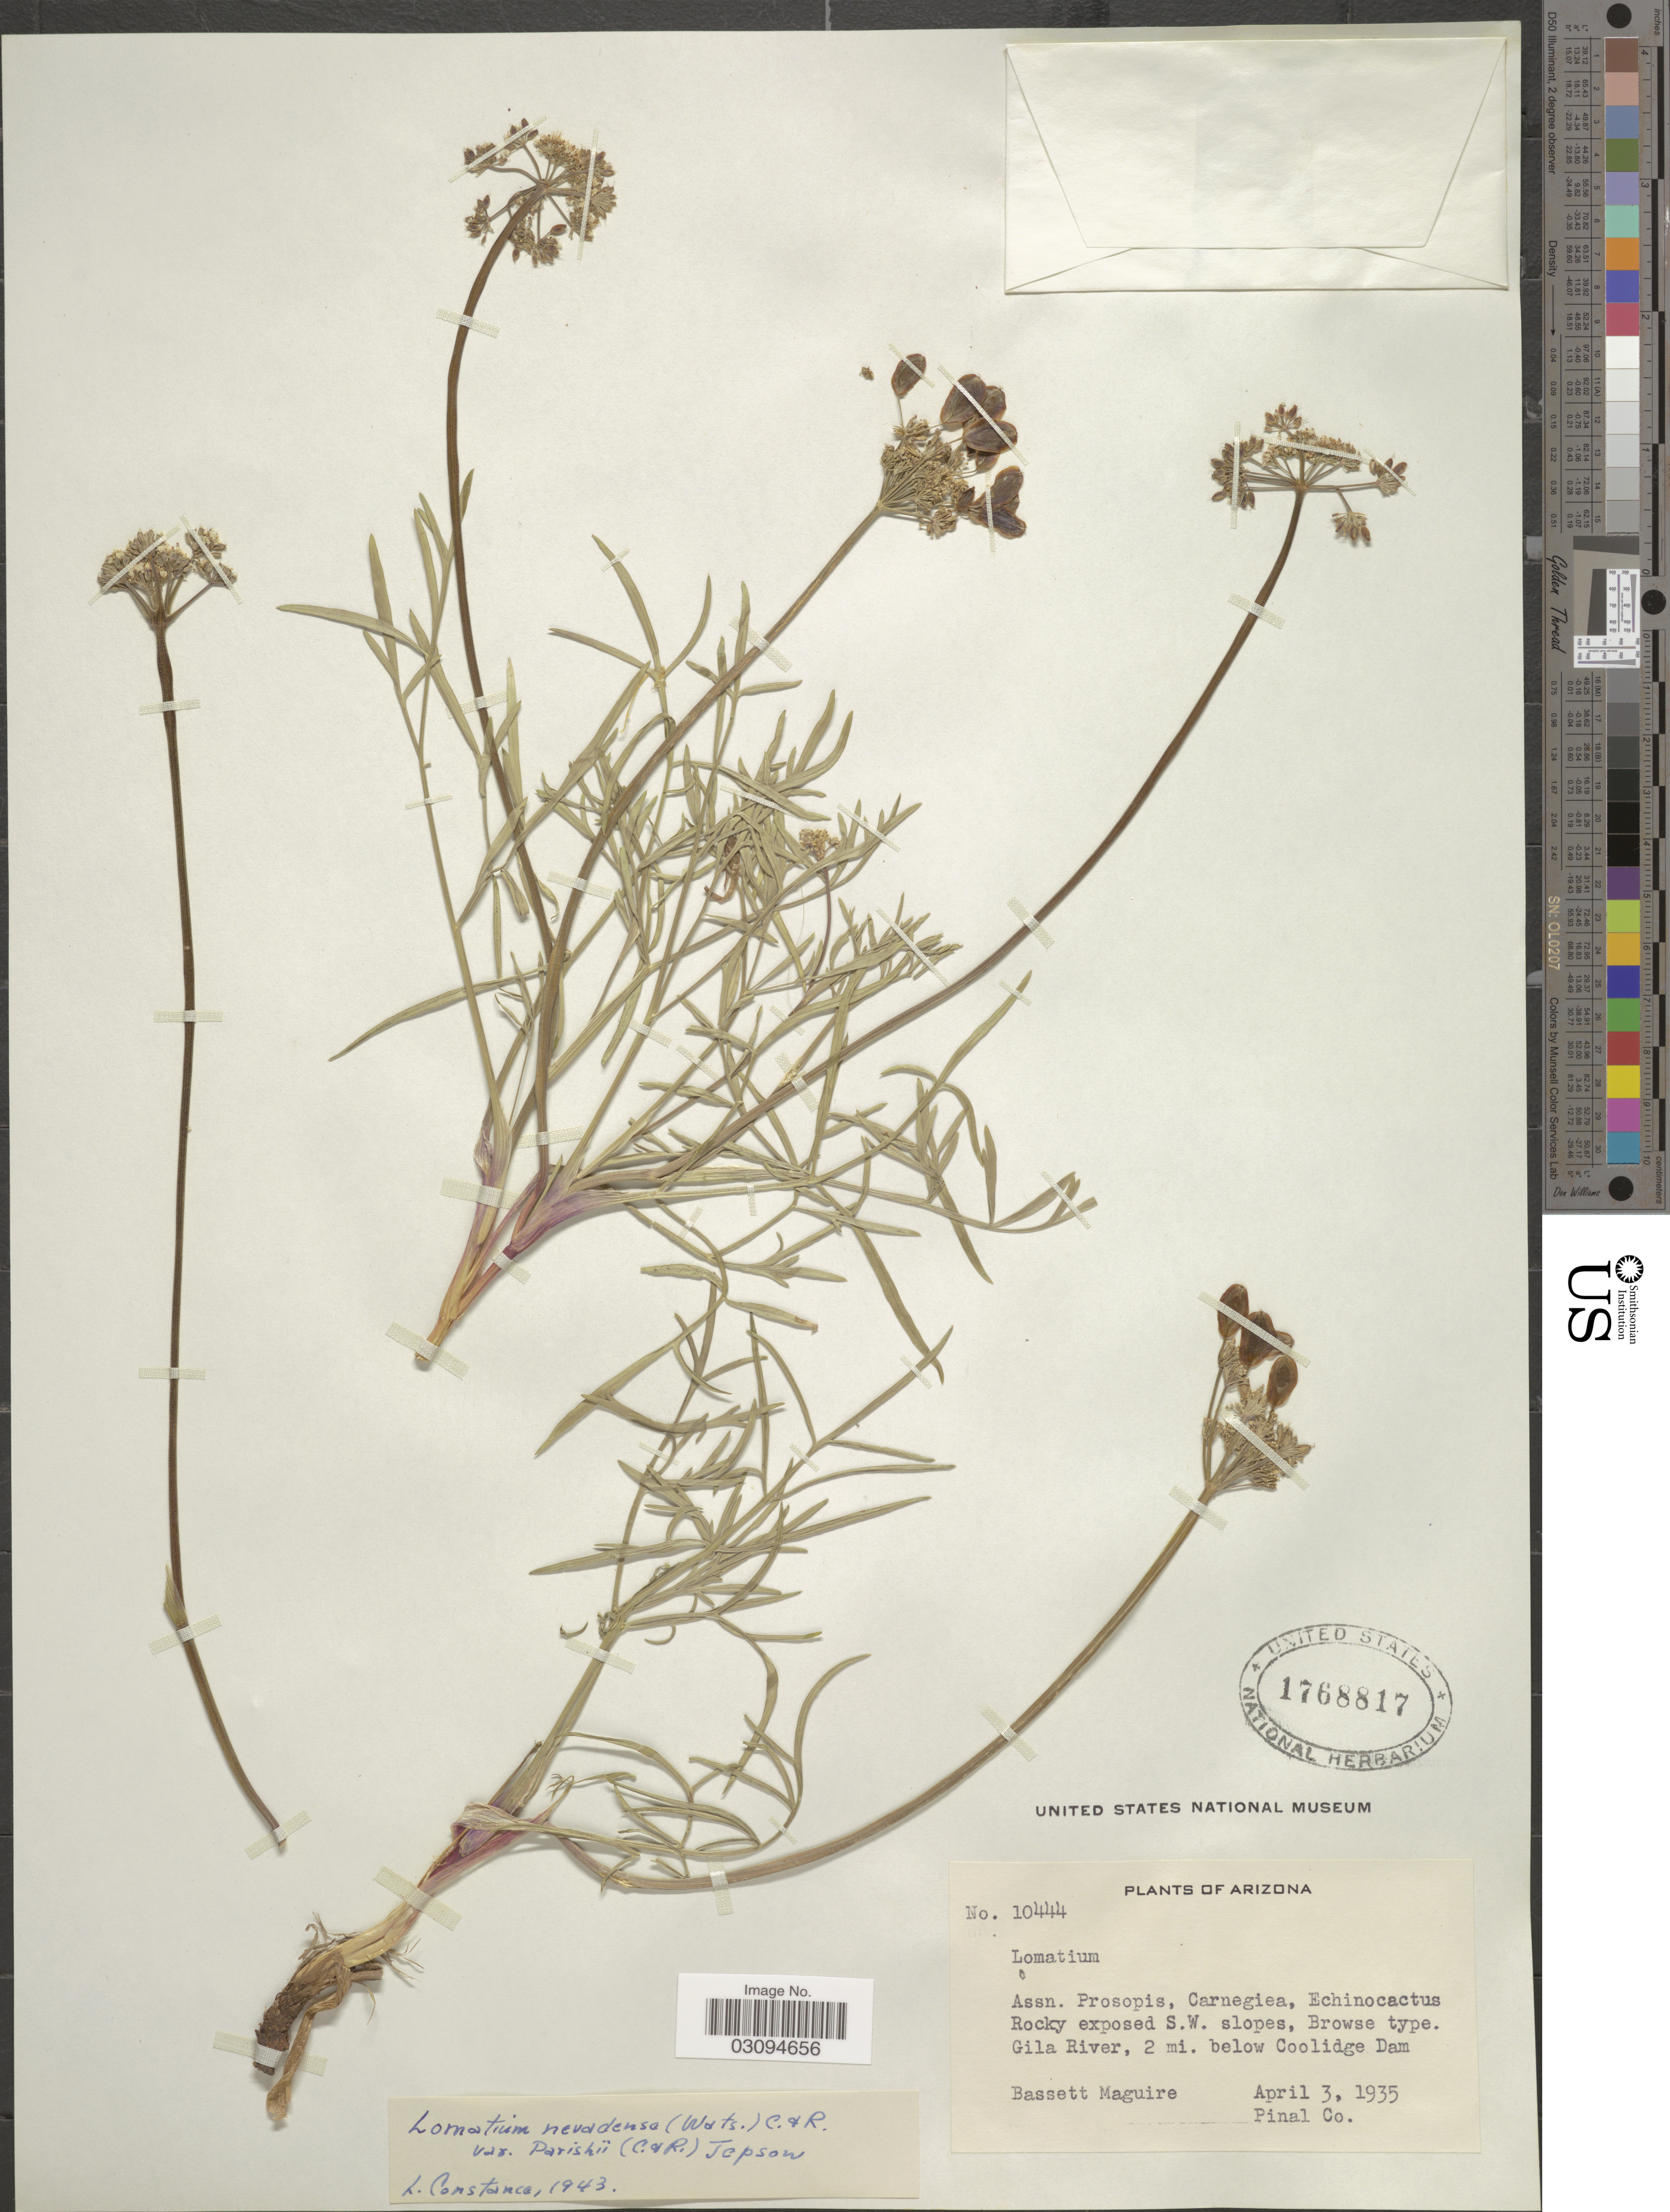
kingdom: Plantae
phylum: Tracheophyta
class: Magnoliopsida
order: Apiales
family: Apiaceae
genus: Lomatium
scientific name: Lomatium nevadense var. parishii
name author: (J.M. Coult. & Rose) Jeps.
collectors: B. Maguire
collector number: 10444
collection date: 1935-04-03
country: United States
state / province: Arizona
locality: Gila River, 2 mi. below Coolidge Dam. Pinal Co.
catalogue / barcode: US 1768817